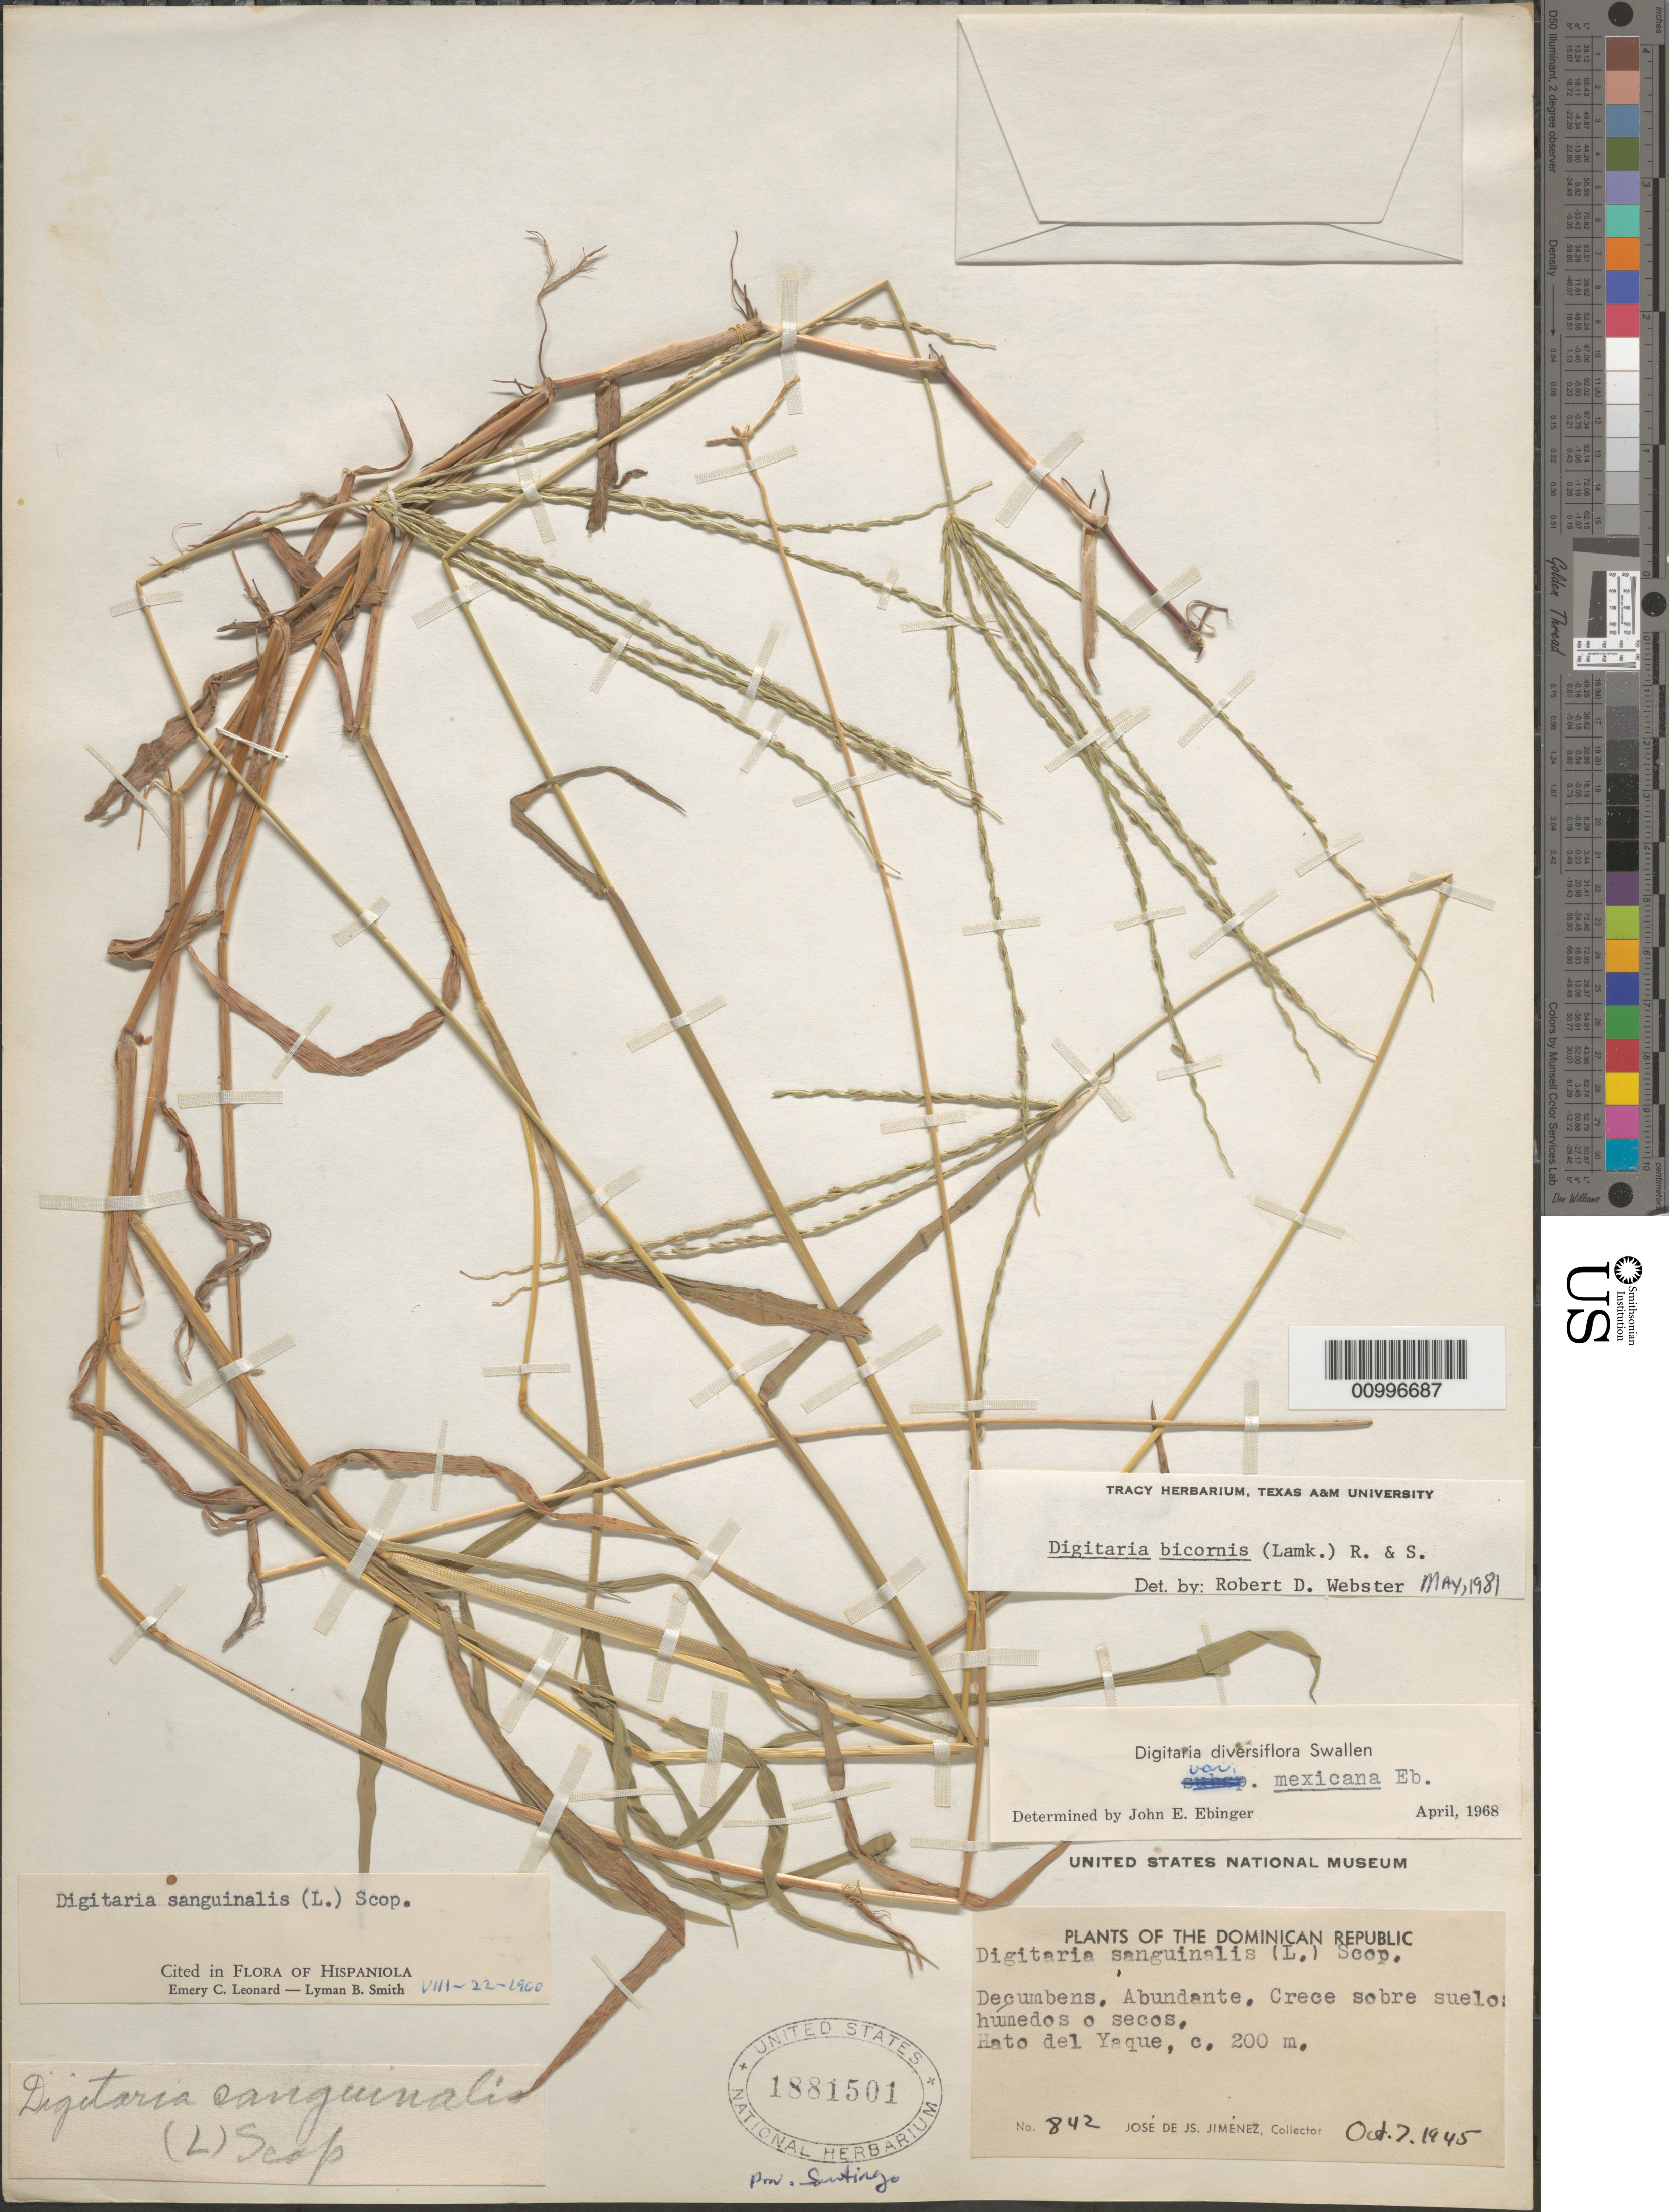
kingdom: Plantae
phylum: Tracheophyta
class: Liliopsida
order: Poales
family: Poaceae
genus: Digitaria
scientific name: Digitaria bicornis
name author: (Lam.) Roem. & Schult.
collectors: J. J. Jiménez Almonte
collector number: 842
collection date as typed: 07 Oct 1945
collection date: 1945-10-07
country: Dominican Republic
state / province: Santiago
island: Hispaniola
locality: Hato del Yaque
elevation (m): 200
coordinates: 0 N, 0 E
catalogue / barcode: US 1881501